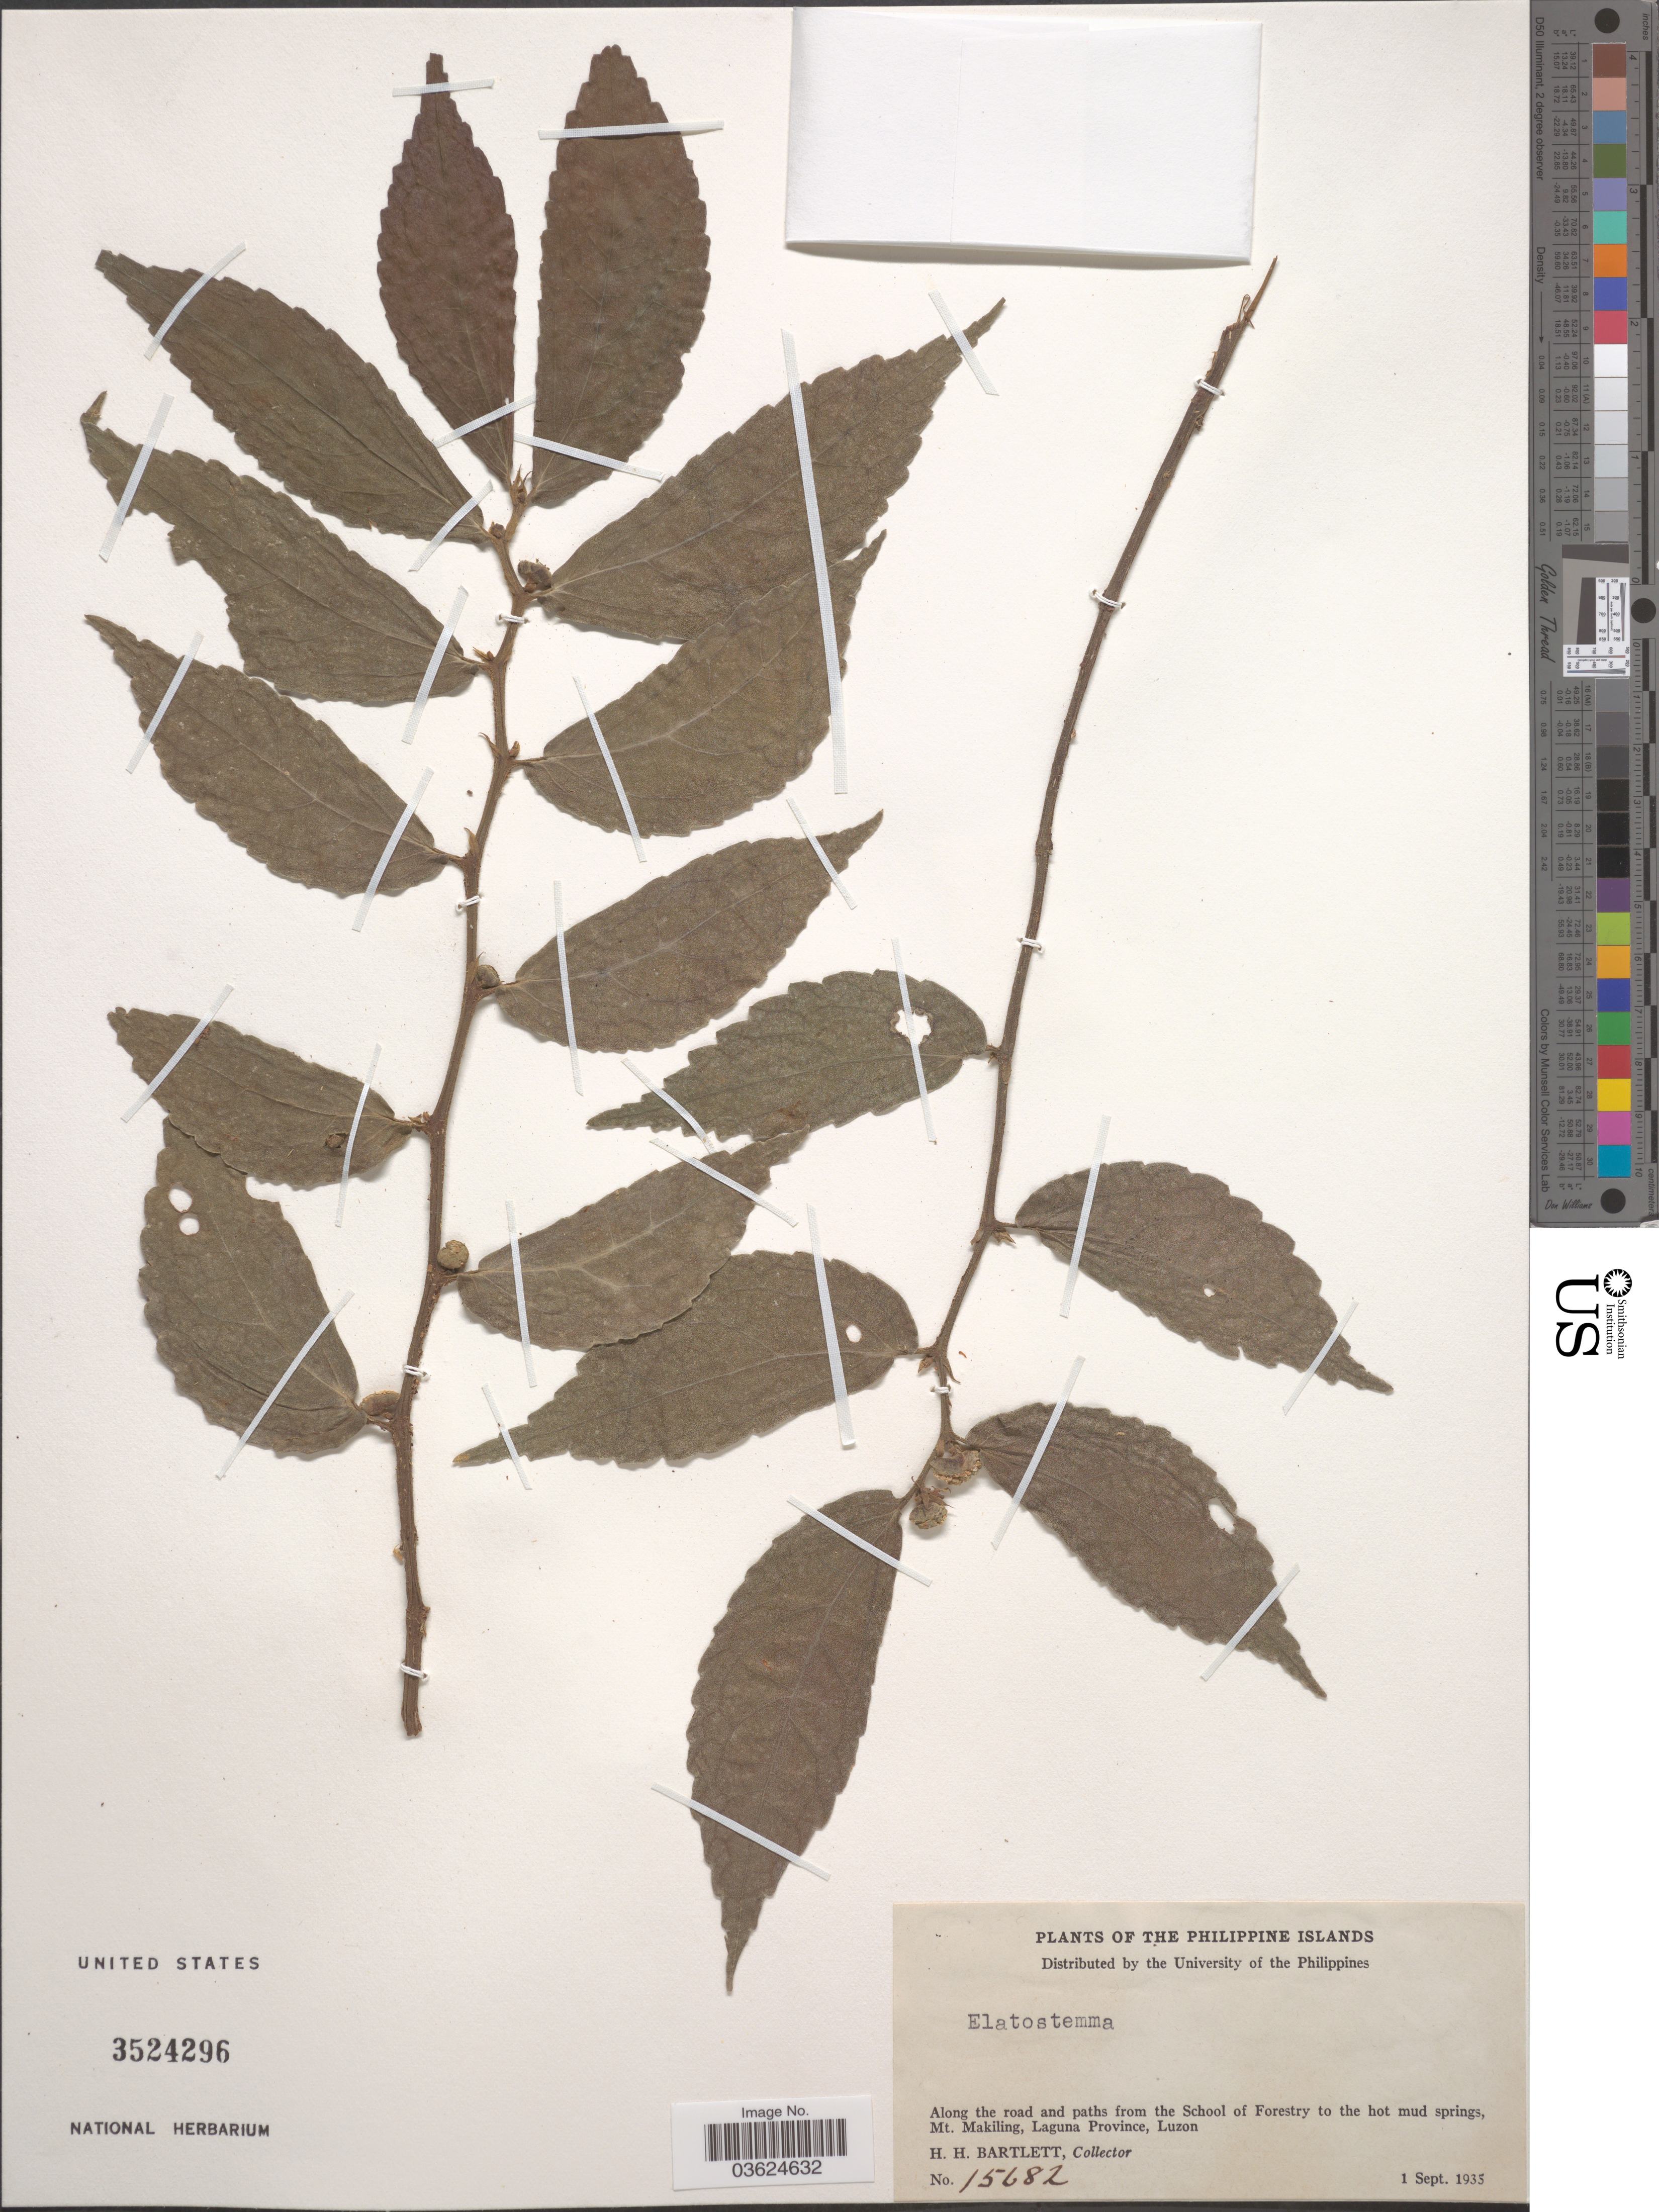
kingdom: Plantae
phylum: Tracheophyta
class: Magnoliopsida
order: Rosales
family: Urticaceae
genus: Elatostema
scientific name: Elatostema sp.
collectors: H. H. Bartlett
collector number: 15682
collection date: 1935-09-01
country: Philippines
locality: The Philippine Islands. Along the road and paths from the School of Forestry to the hot mud springs, Mt. Makiling, Laguna Province, Luzon.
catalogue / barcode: US 3524296